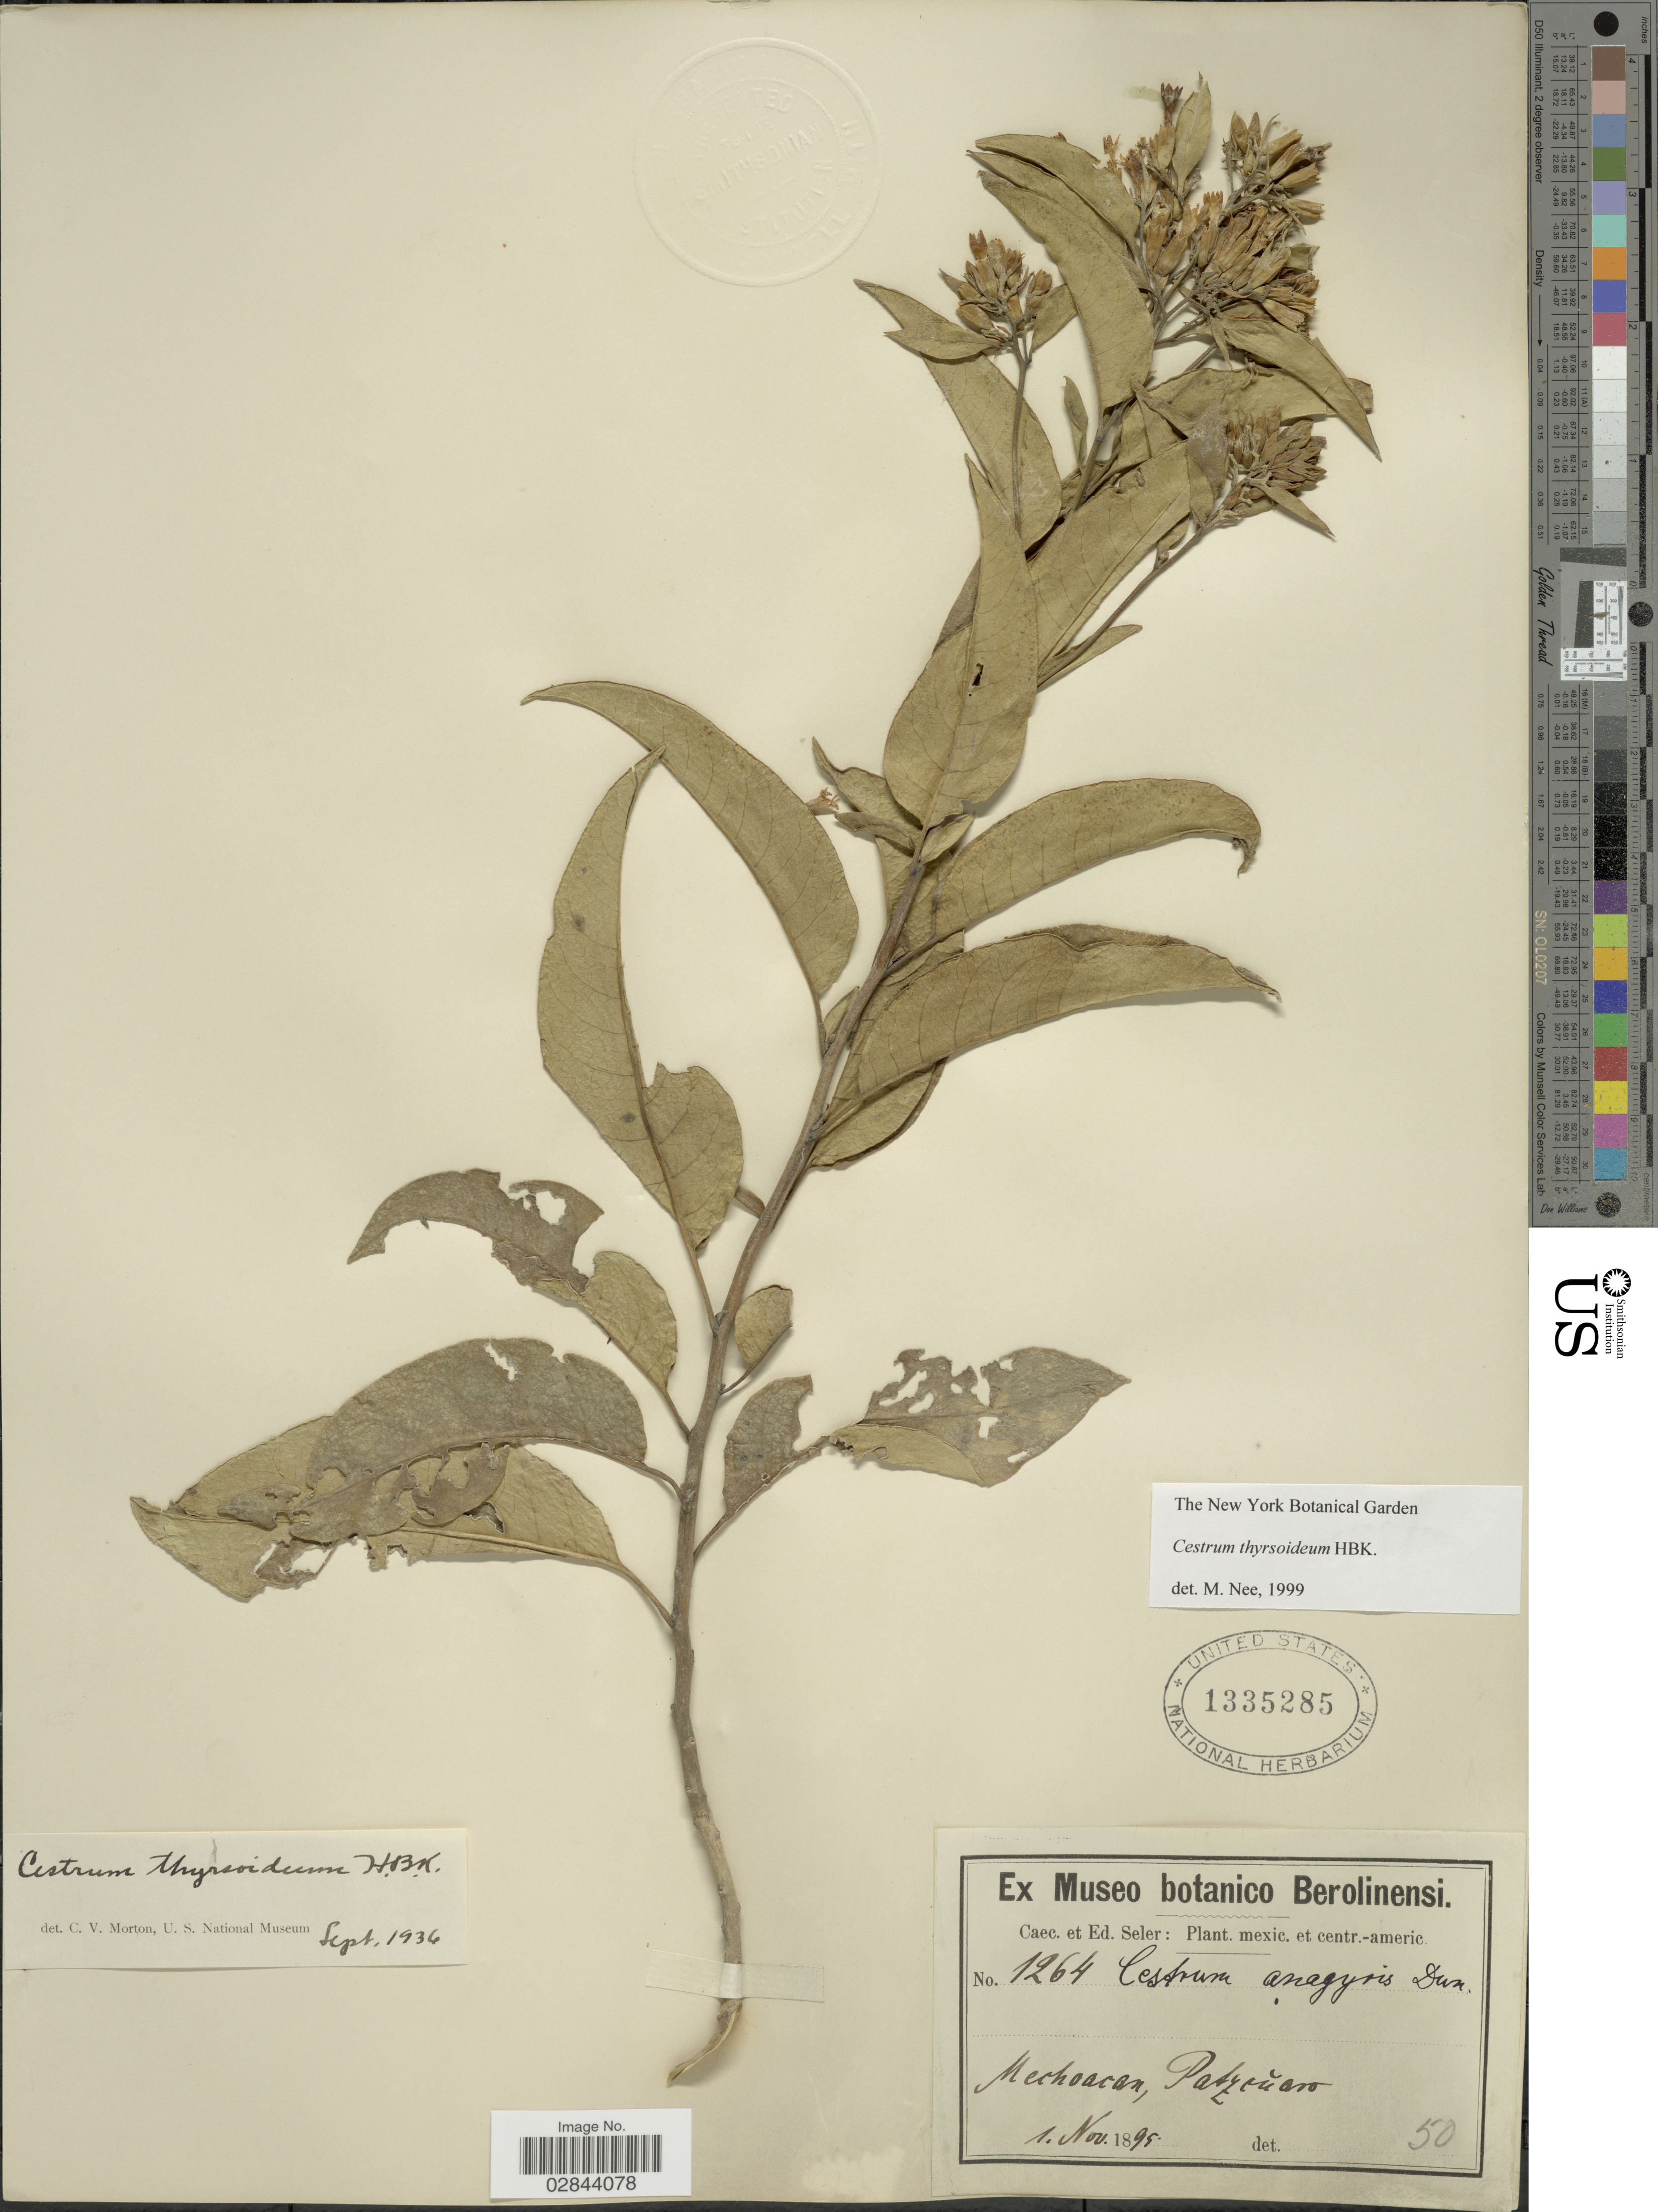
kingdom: Plantae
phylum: Tracheophyta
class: Magnoliopsida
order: Solanales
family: Solanaceae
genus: Cestrum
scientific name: Cestrum thyrsoideum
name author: Kunth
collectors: ex Caec. et Ed Seler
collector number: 1264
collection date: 1895-11-01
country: Mexico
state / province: Michoacán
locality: Mechoacan, Patzcuaro.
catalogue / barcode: US 1335285